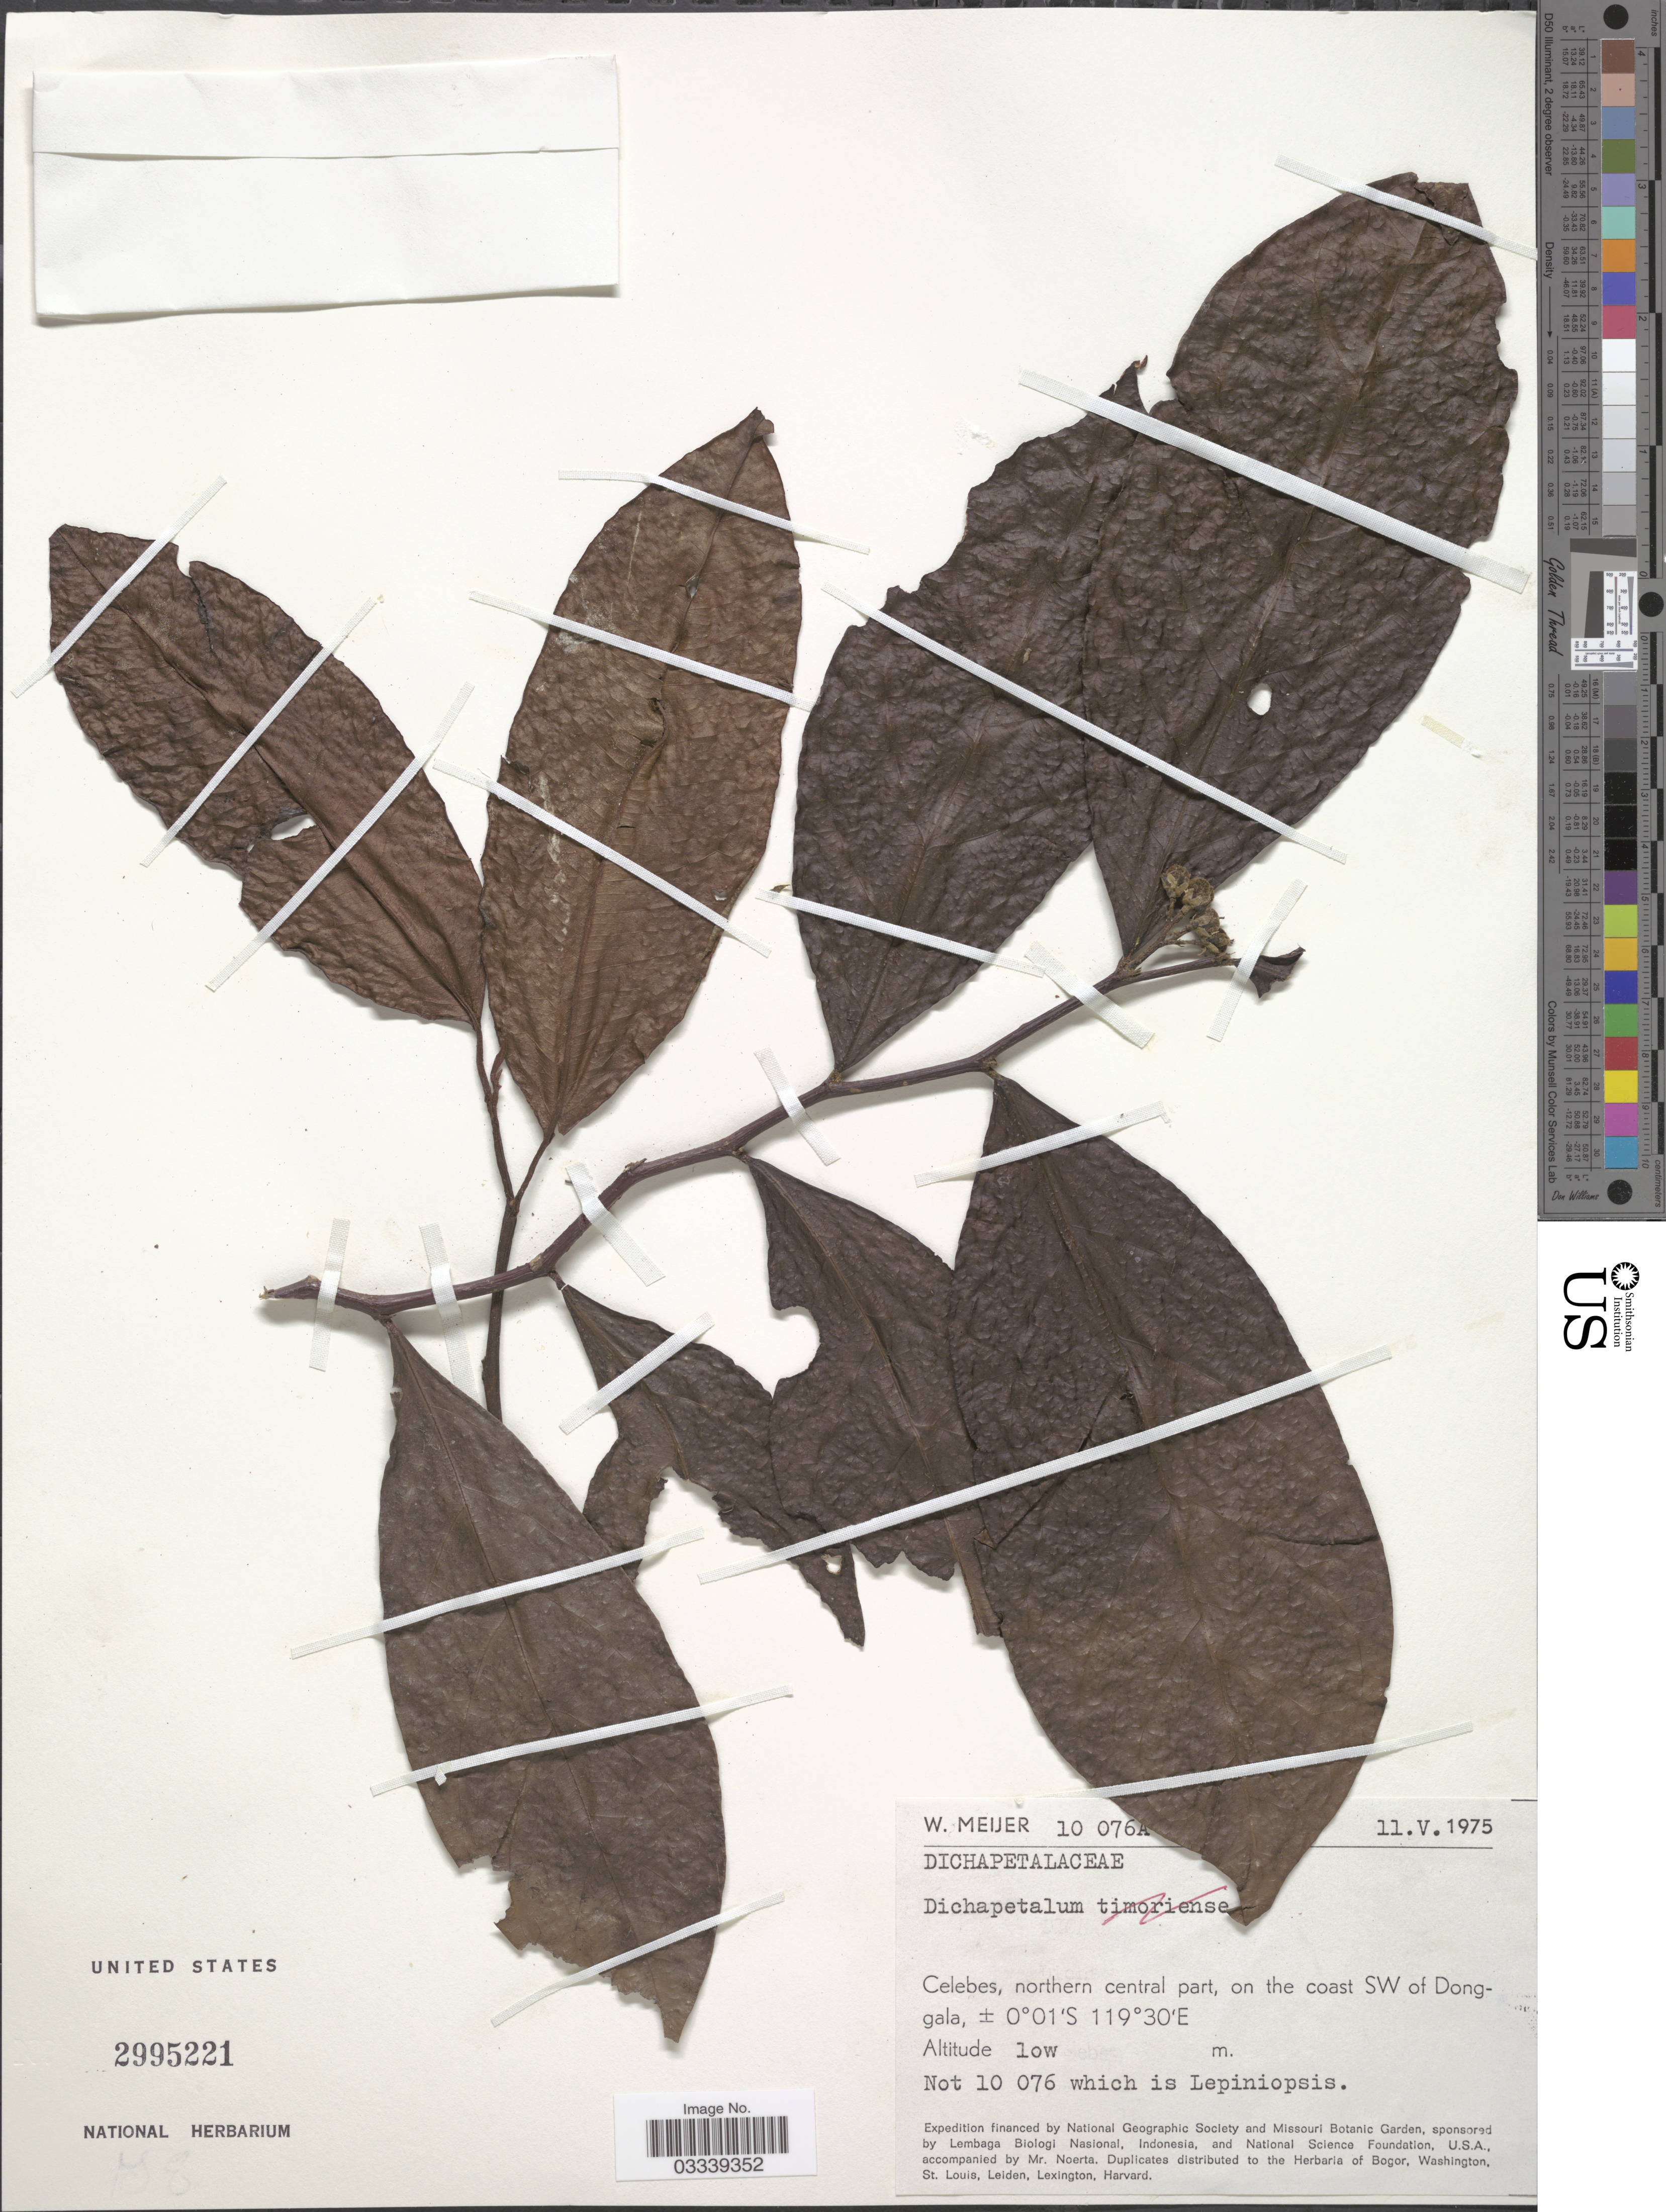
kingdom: Plantae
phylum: Tracheophyta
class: Magnoliopsida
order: Malpighiales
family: Dichapetalaceae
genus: Dichapetalum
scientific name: Dichapetalum sp.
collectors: W. Meijer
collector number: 10076A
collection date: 1975-05-11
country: Indonesia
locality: Celebes, northern central part, on the coast SW of Dongala.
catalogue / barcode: US 2995221